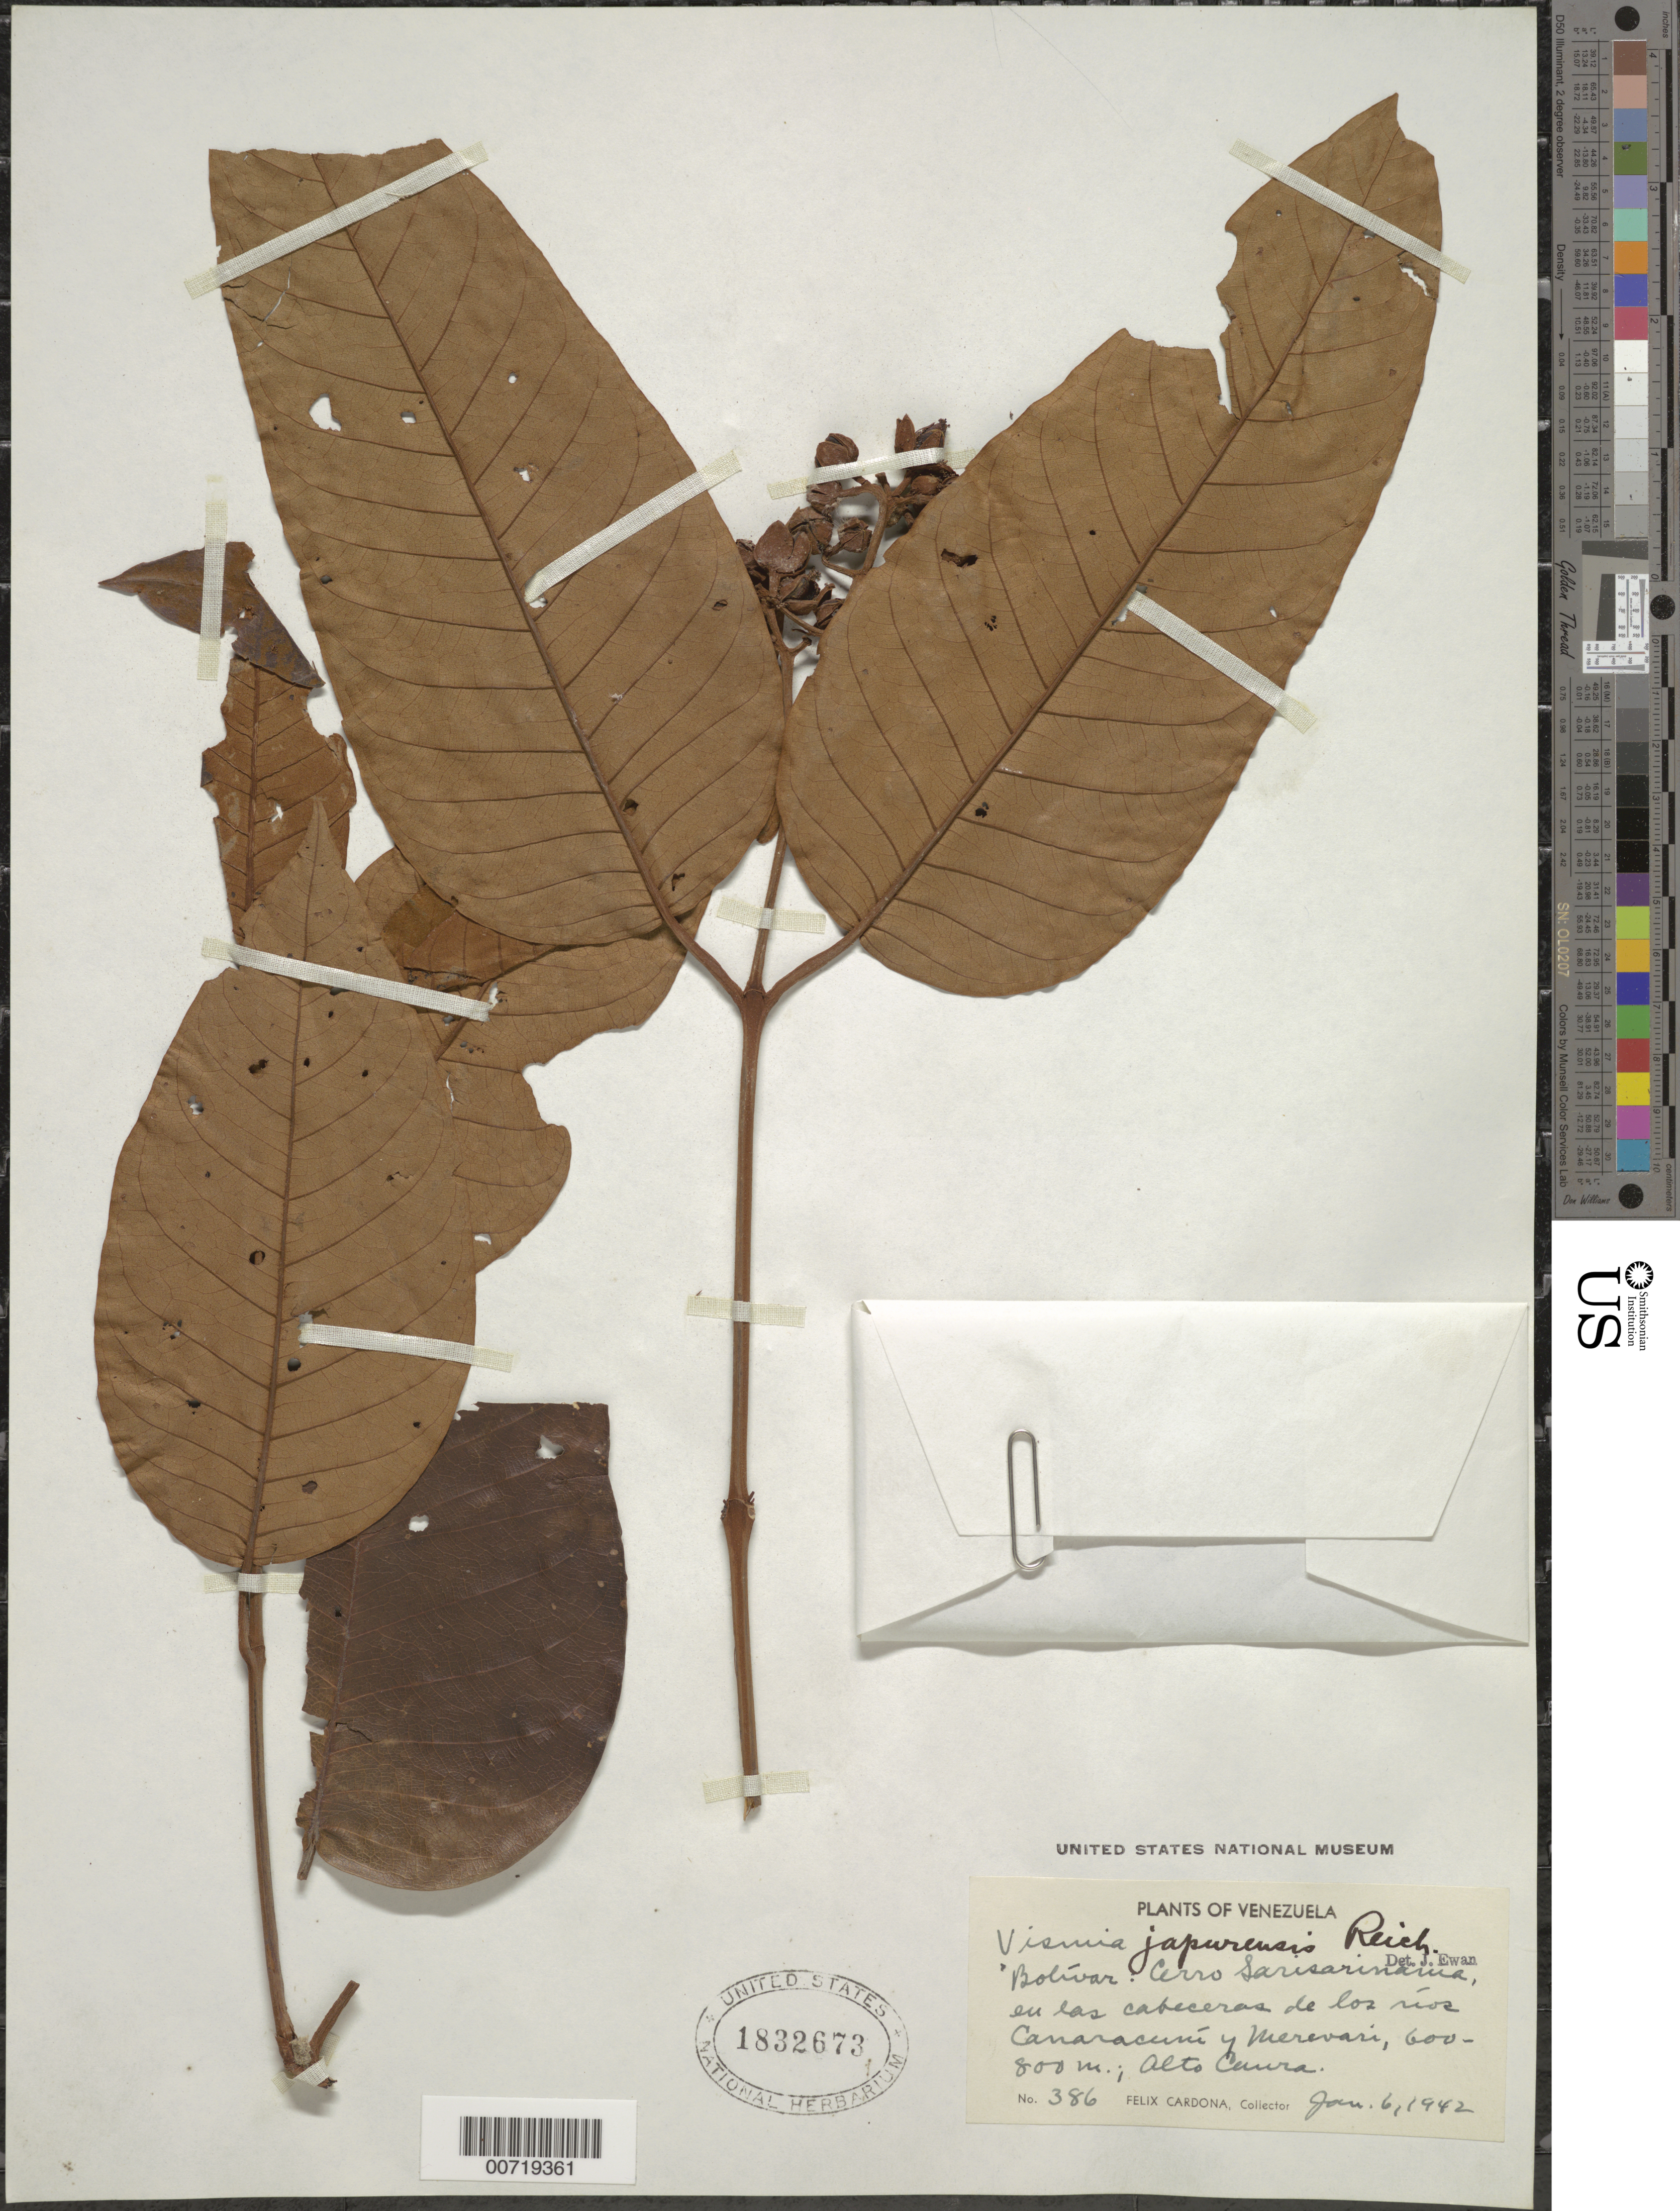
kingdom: Plantae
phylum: Tracheophyta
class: Magnoliopsida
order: Malpighiales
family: Hypericaceae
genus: Vismia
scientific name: Vismia japurensis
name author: Reichardt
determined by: Ewan, J. A.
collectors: F. Cardona Puig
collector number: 386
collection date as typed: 6-Jan-42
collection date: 1942-01-06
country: Venezuela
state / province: Bolívar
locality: Cerro Sarisariñama, Ríos Canaracunú y Merevari, Alto Caura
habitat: Near mouth of river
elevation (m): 600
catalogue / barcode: US 1832673